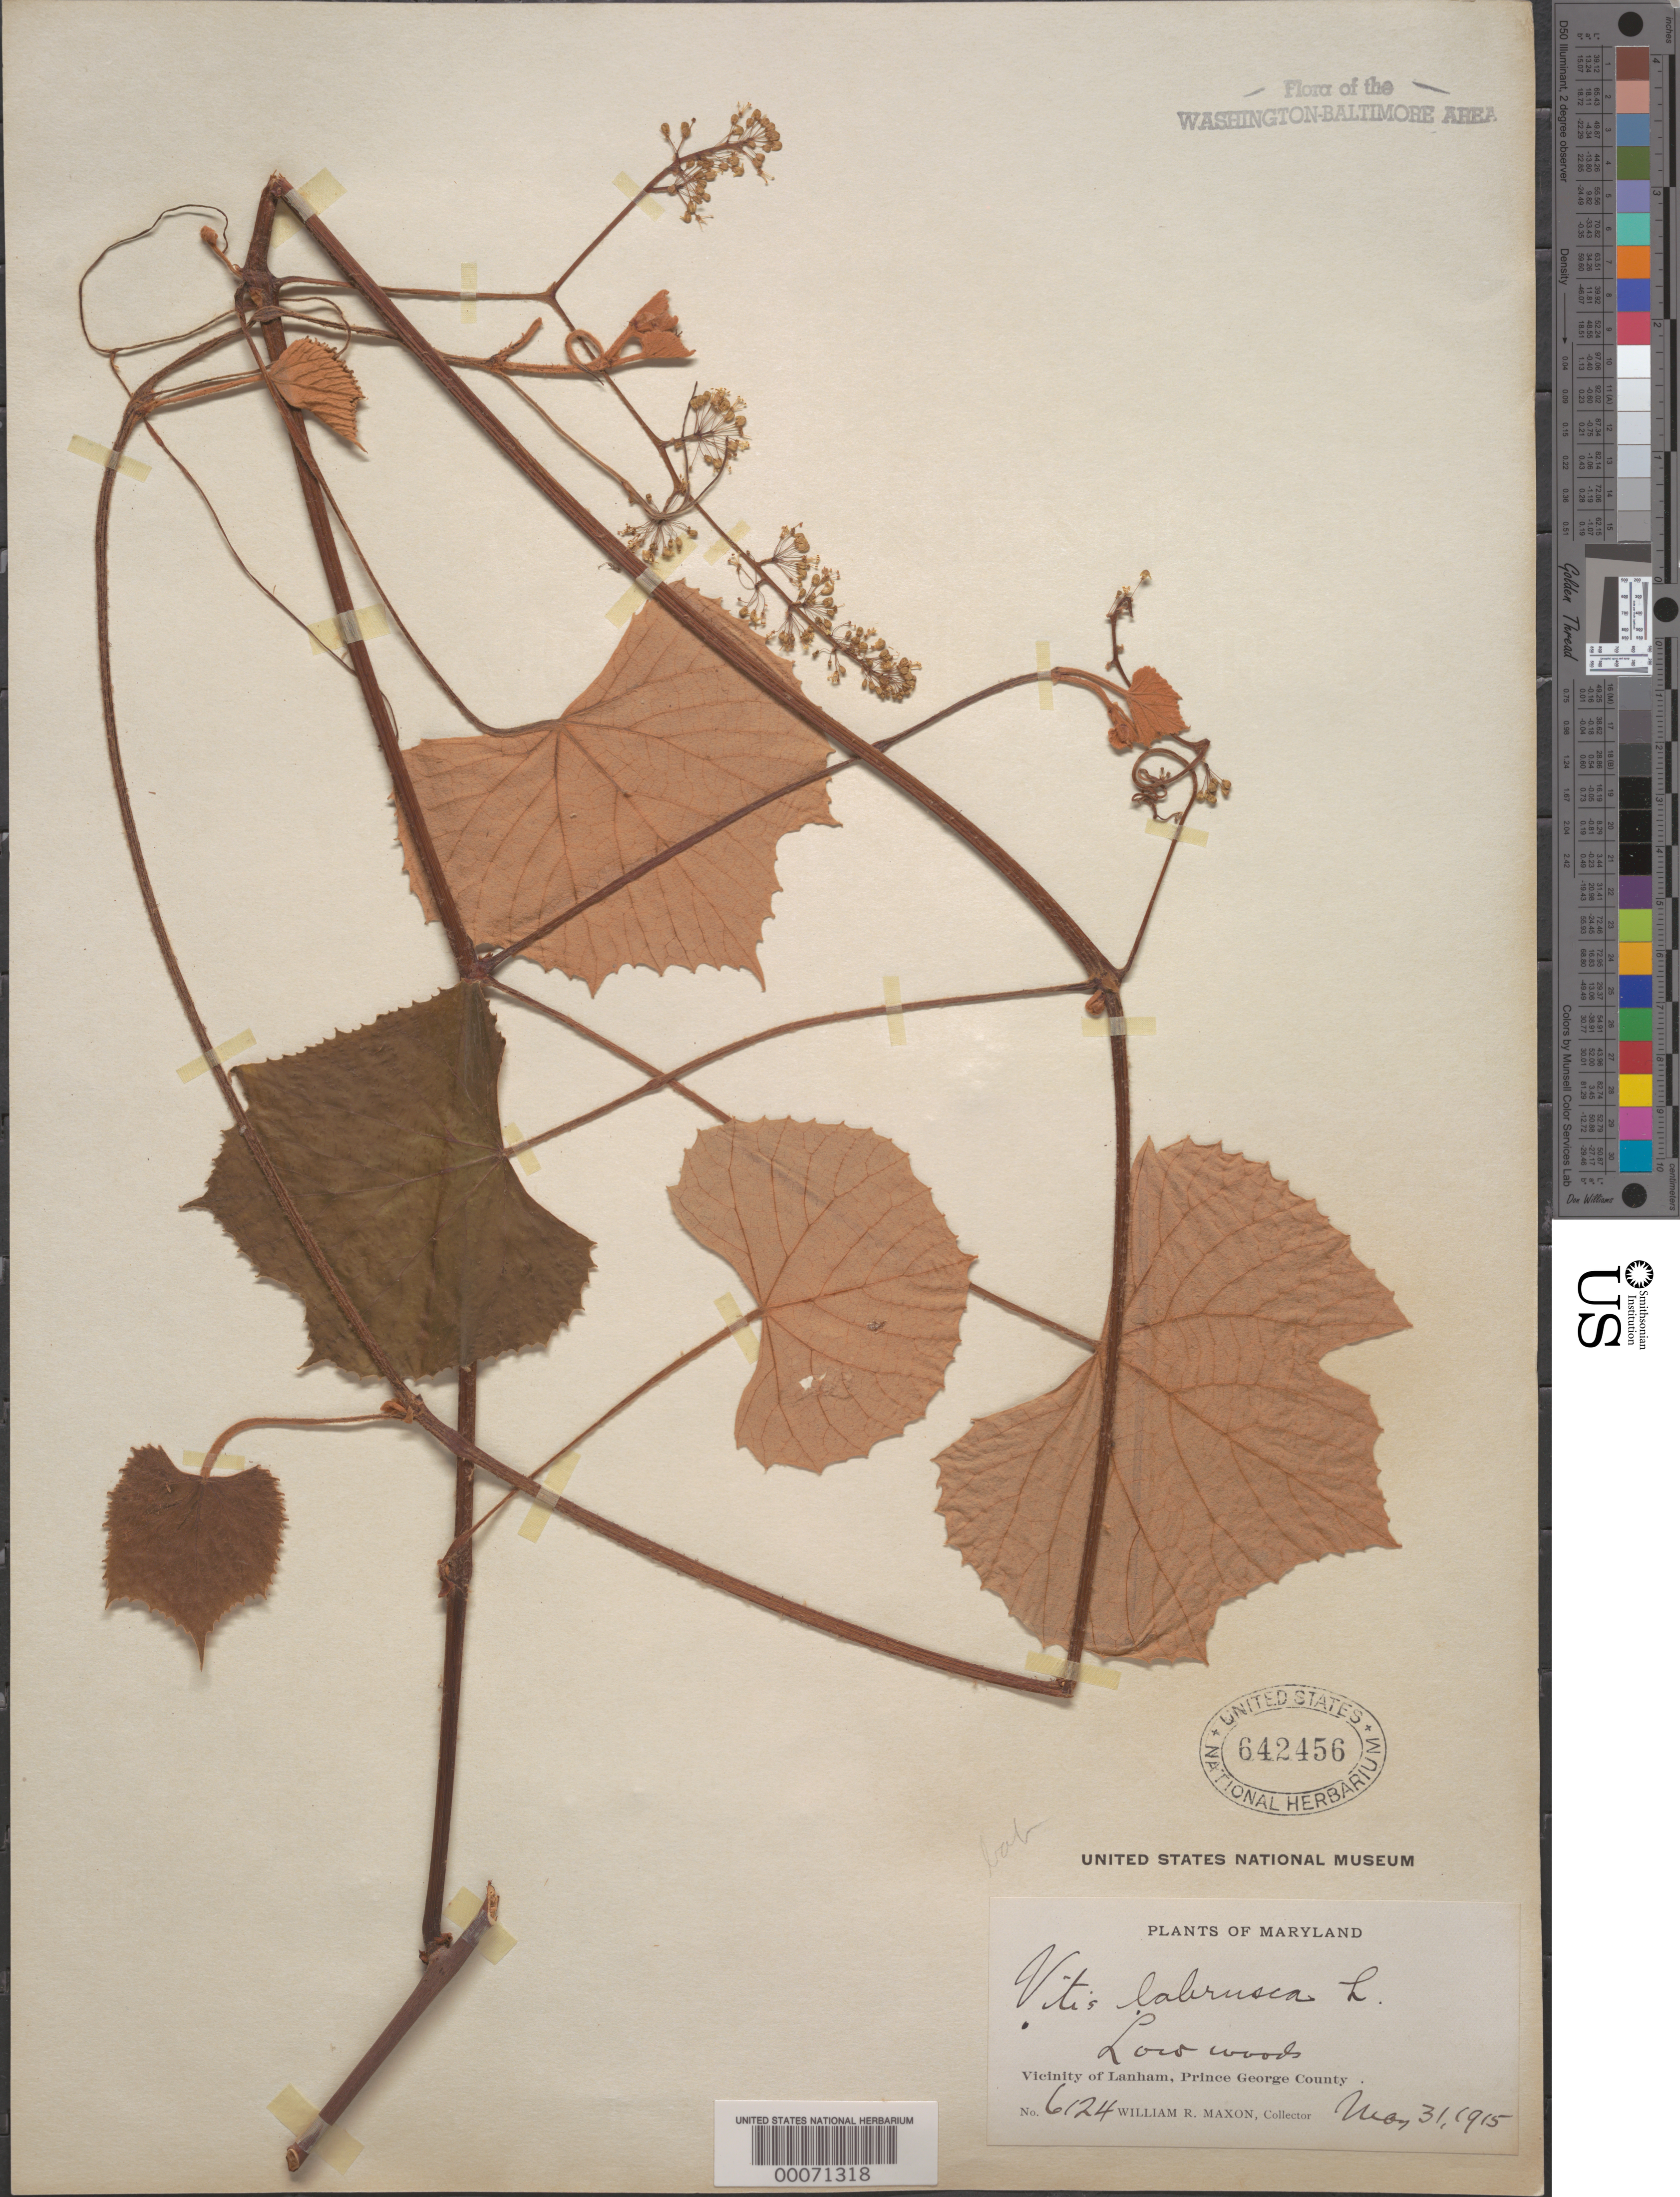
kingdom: Plantae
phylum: Tracheophyta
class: Magnoliopsida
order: Vitales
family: Vitaceae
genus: Vitis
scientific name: Vitis labrusca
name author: L.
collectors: W. R. Maxon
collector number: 6124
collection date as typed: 31 May 1915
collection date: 1915-05-31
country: United States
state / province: Maryland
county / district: Prince George's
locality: Lanham vicinity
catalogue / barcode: US 642456